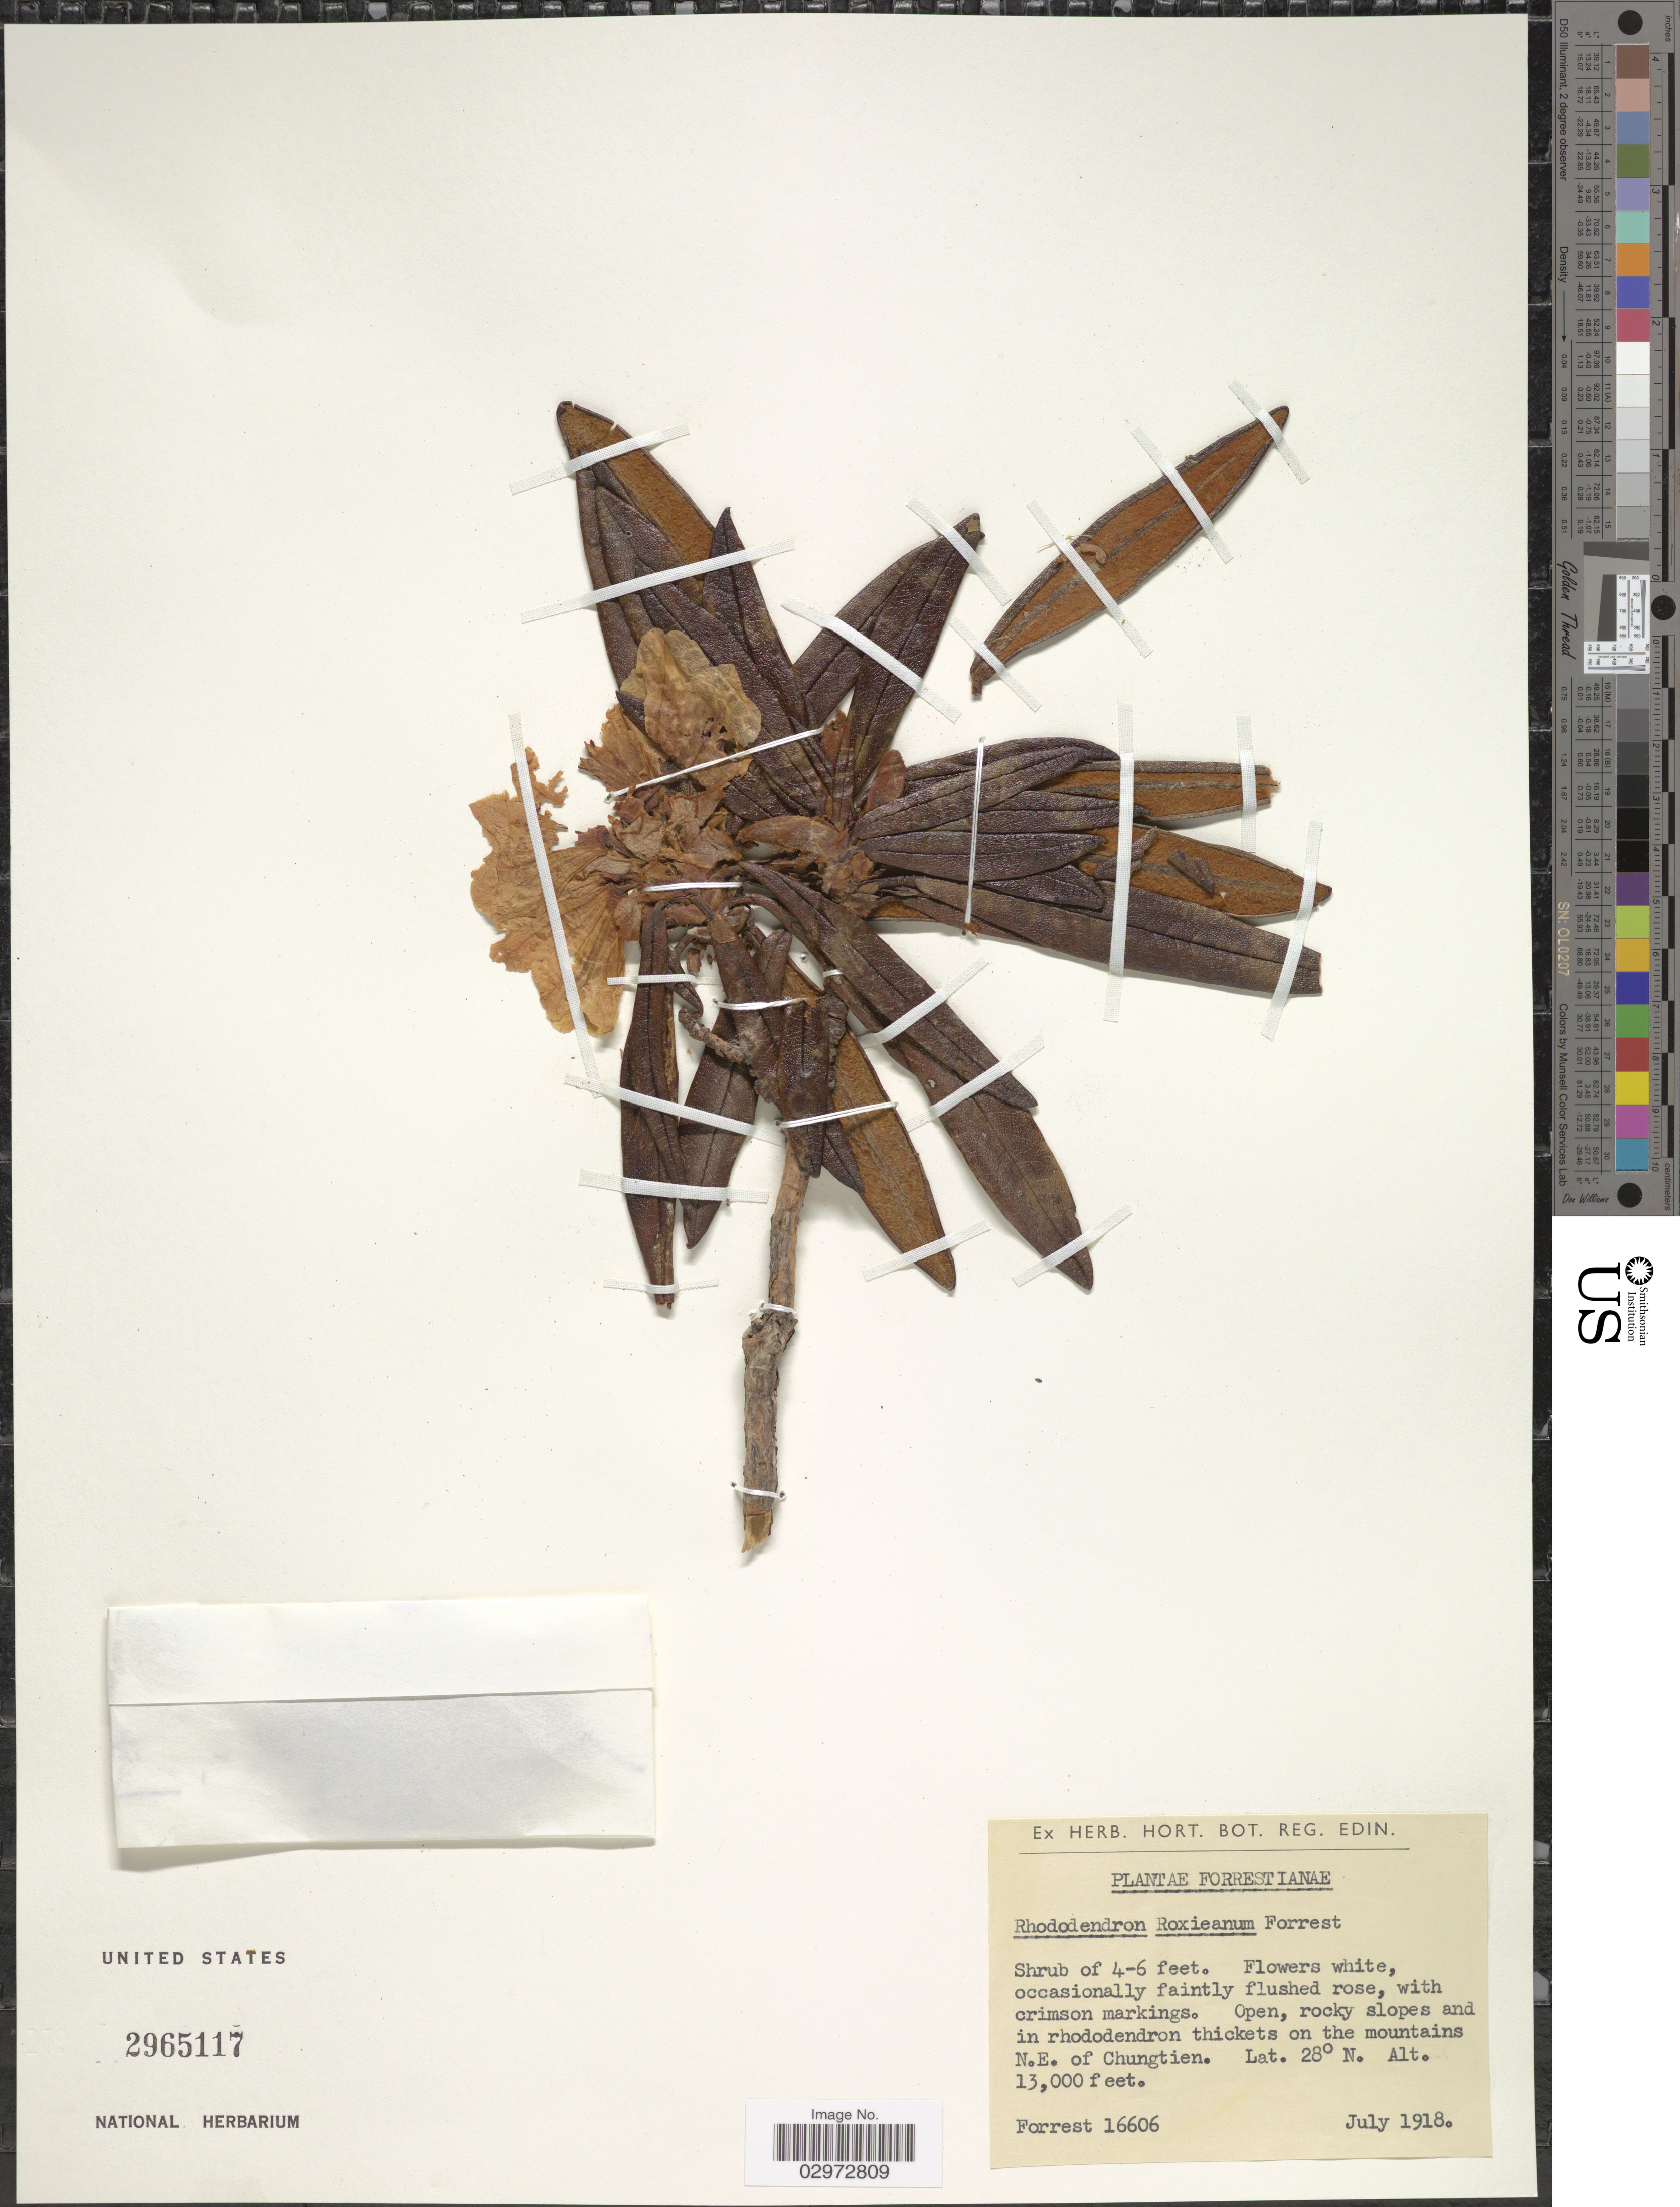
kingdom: Plantae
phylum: Tracheophyta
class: Magnoliopsida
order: Ericales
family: Ericaceae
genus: Rhododendron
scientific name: Rhododendron roxieanum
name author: Forrest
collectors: -. Forrest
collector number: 16606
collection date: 1918-07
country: China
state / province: Yunnan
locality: Open, rocky slopes and in rhododendron thickets on the mountains N.E. of Chungtien.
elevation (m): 3962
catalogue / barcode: US 2965117